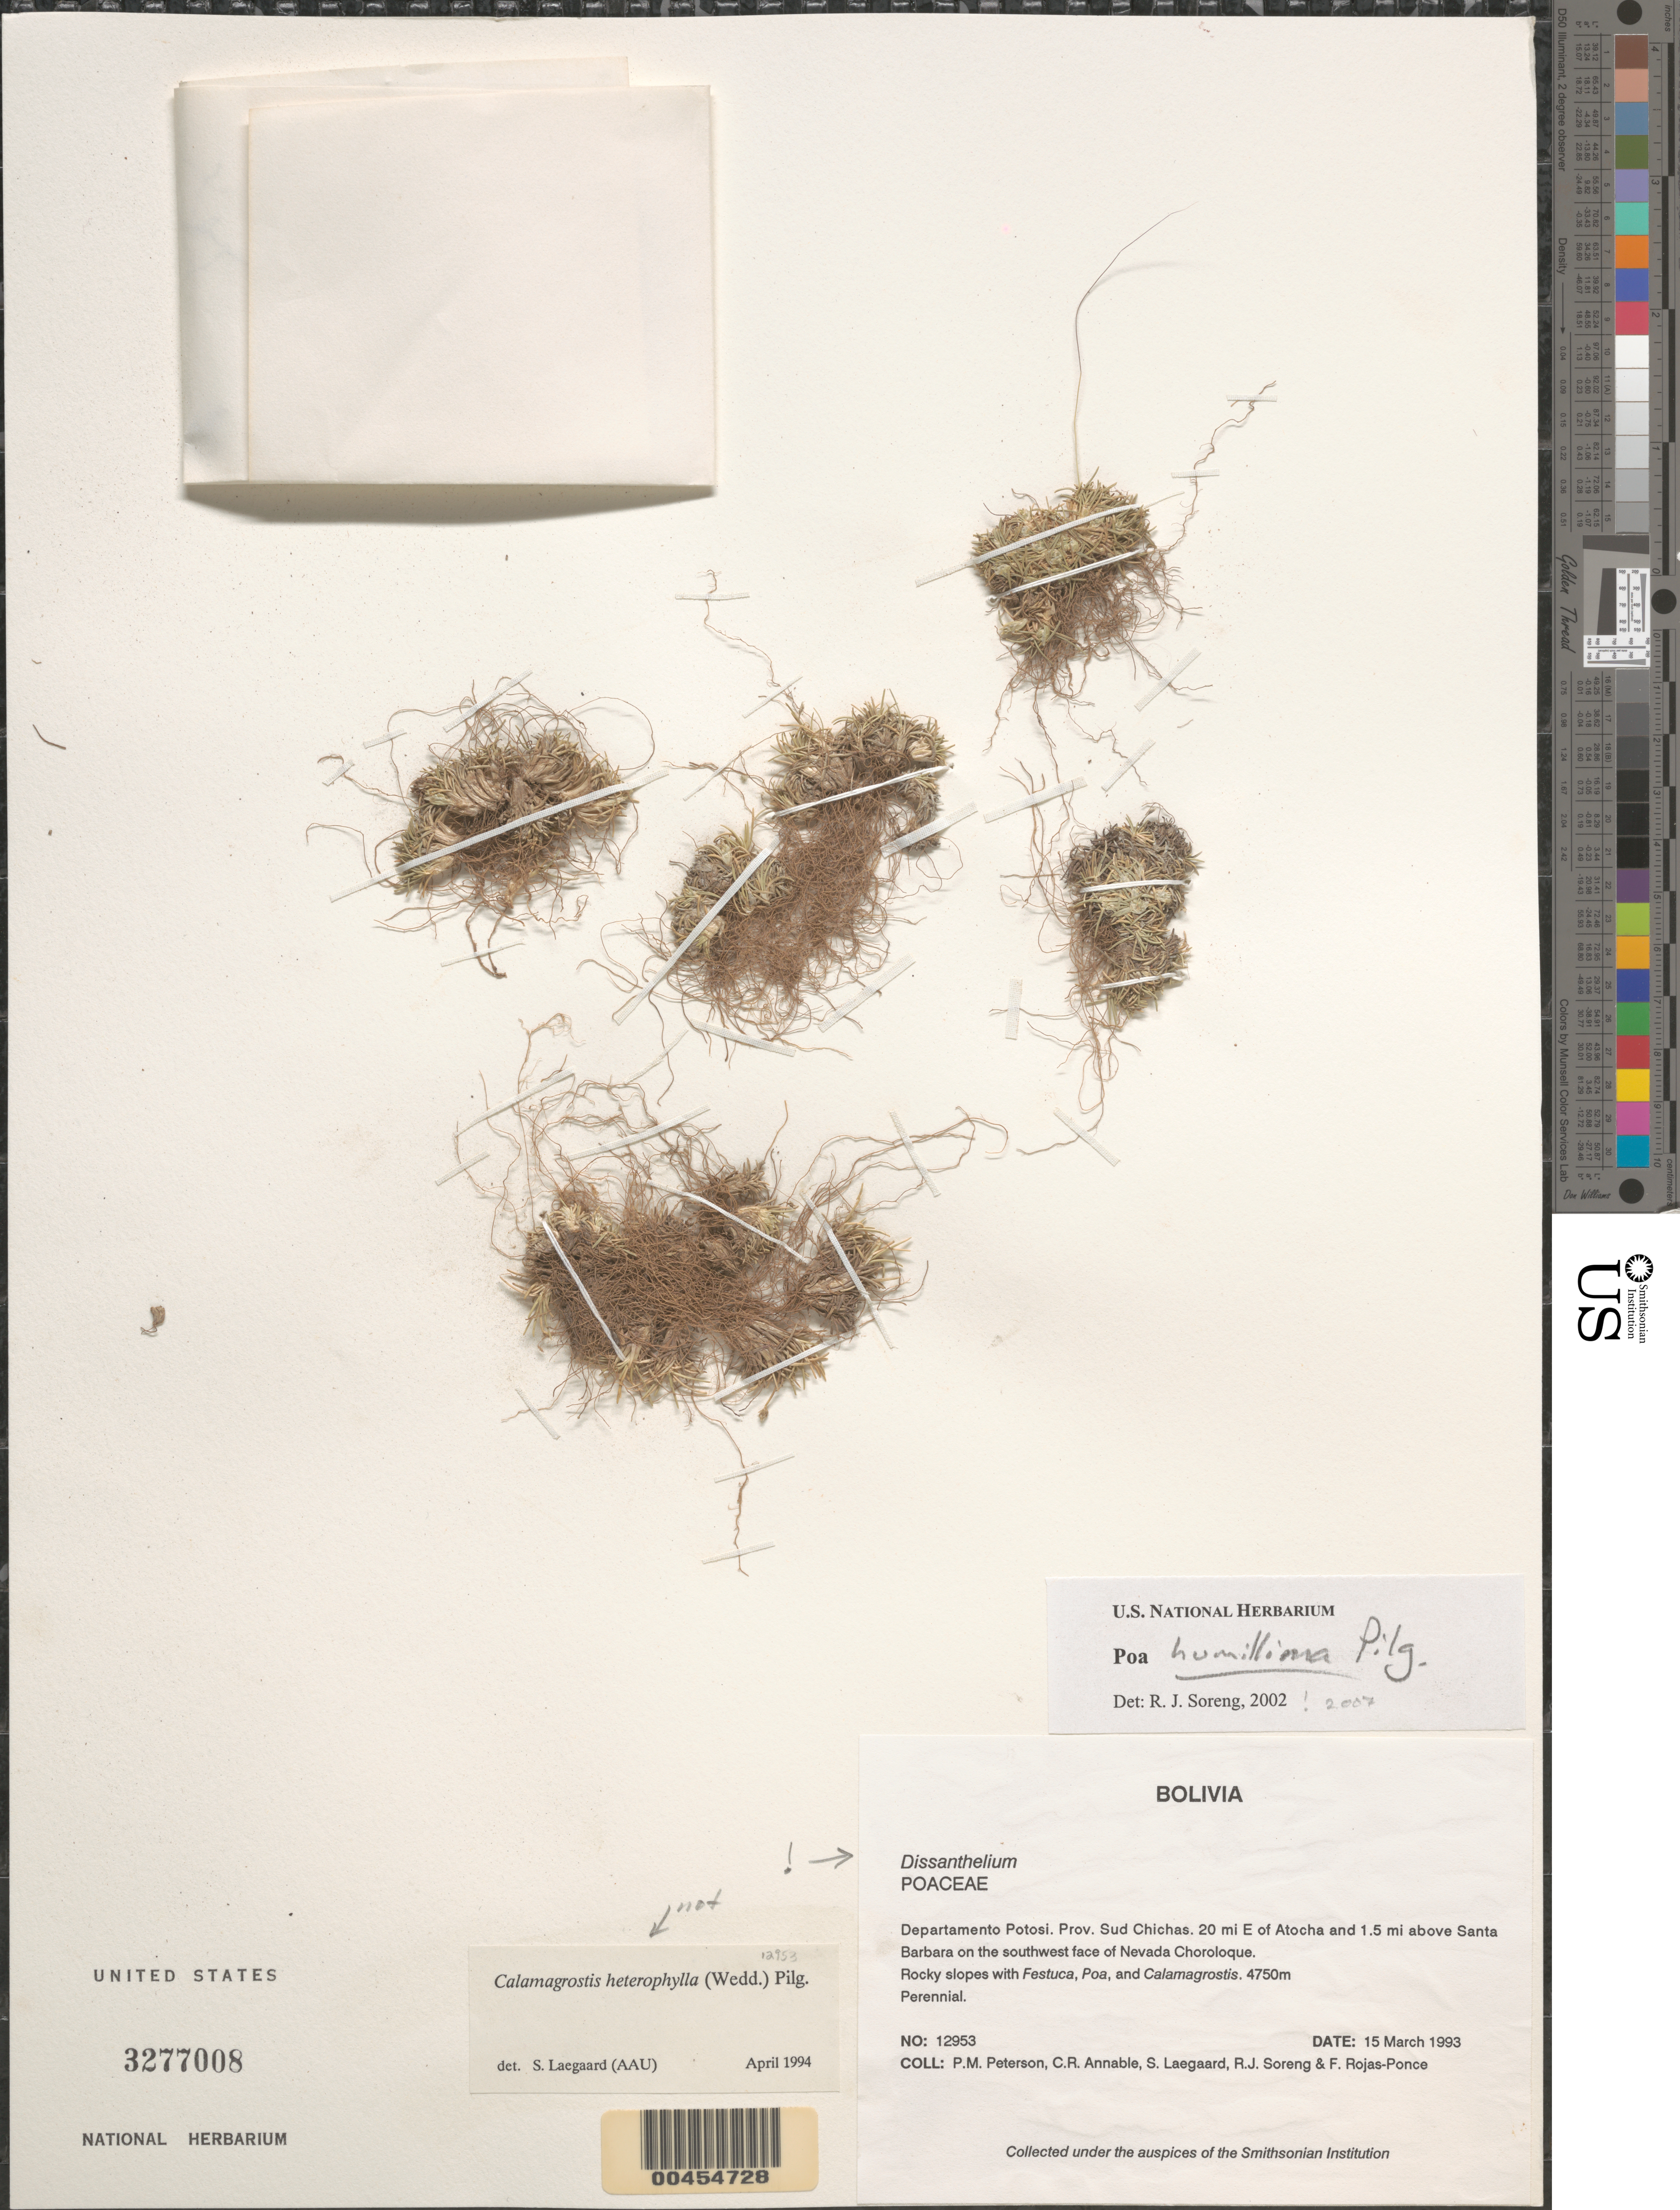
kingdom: Plantae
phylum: Tracheophyta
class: Liliopsida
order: Poales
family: Poaceae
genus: Poa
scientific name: Poa humillima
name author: Pilg.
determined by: Soreng, Robert J., Research Associate (BOT), Smithsonian Institution - National Museum of Natural History (UNITED STATES)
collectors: P. M. Peterson, C. R. Annable, S. Lægaard, R. J. Soreng & F. Rojas-Ponce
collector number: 12953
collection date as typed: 15 Mar 1993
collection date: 1993-03-15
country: Bolivia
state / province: Potosí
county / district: Sud Chichas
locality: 20 mi E of Atocha and 1.5 mi above Santa Barbara on the SW face of Nevada Choroloque.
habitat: Rocky slopes with Festuca, Poa, and Calamagrostis.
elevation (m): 4750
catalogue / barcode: US 3277008